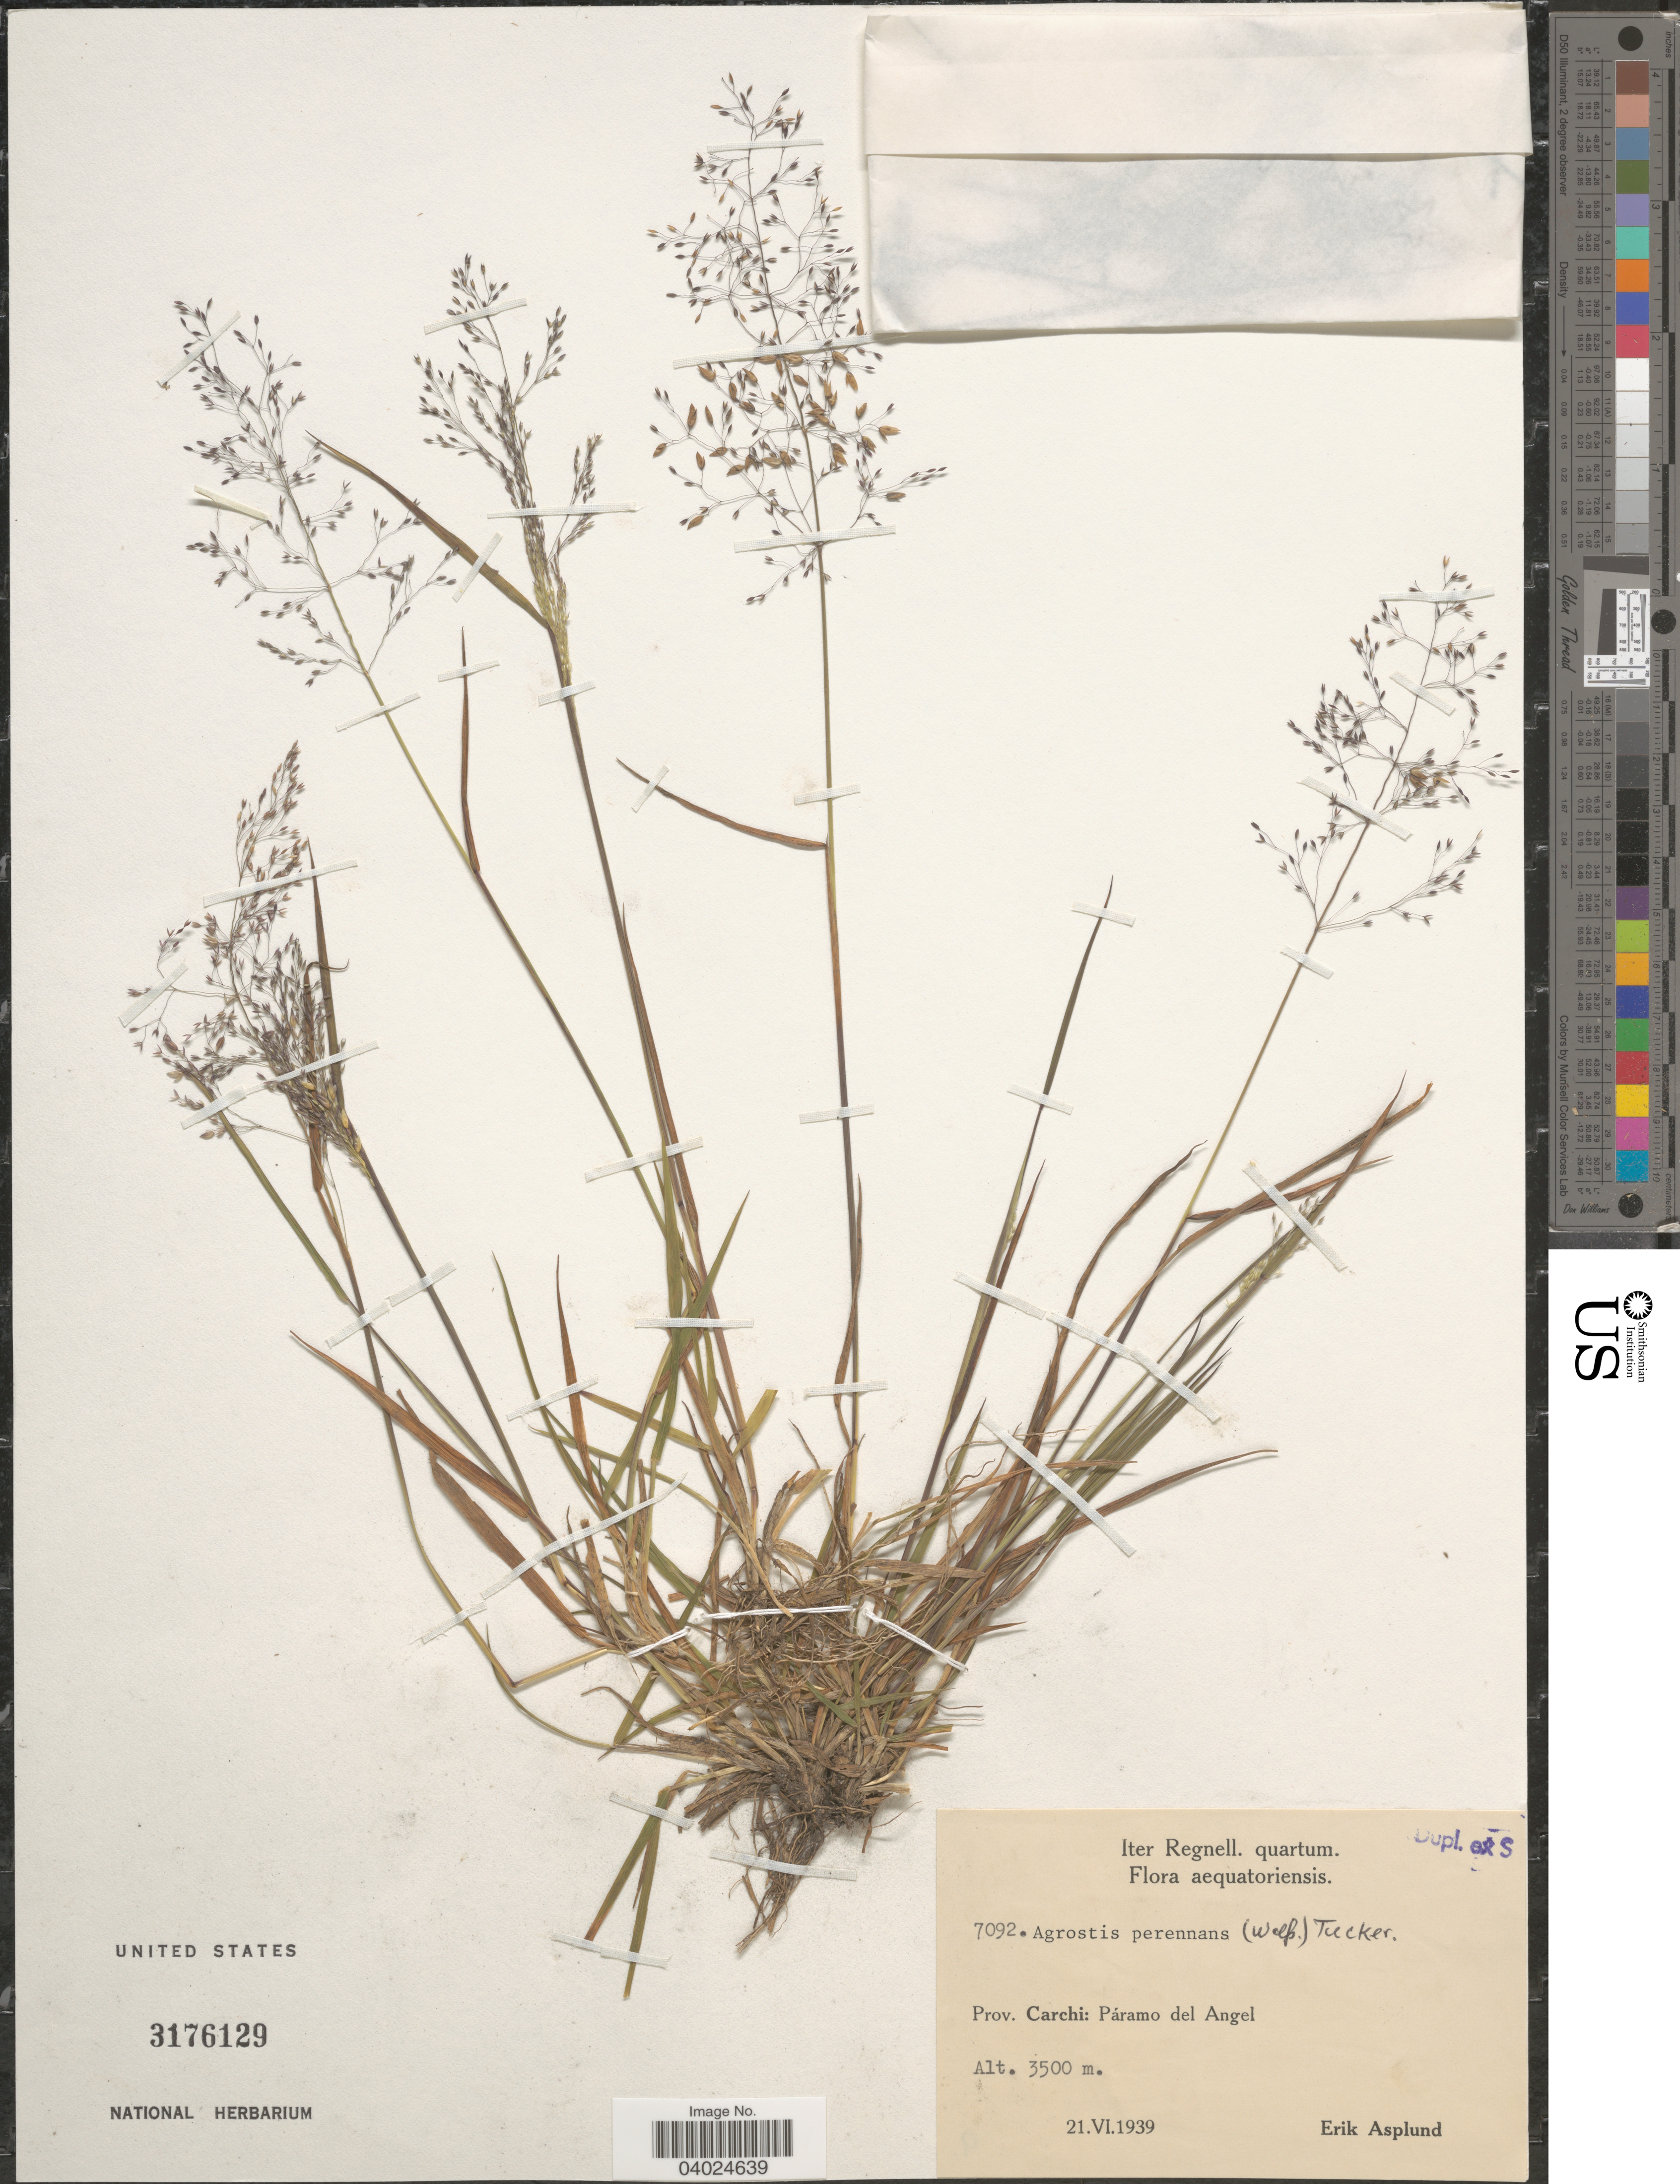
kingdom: Plantae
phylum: Tracheophyta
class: Liliopsida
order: Poales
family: Poaceae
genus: Agrostis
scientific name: Agrostis perennans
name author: (Walter) Tuck.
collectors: E. Asplund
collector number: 7092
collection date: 1939-06-21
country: Ecuador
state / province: Carchi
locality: Páramo del Angel.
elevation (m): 3500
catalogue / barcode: US 3176129